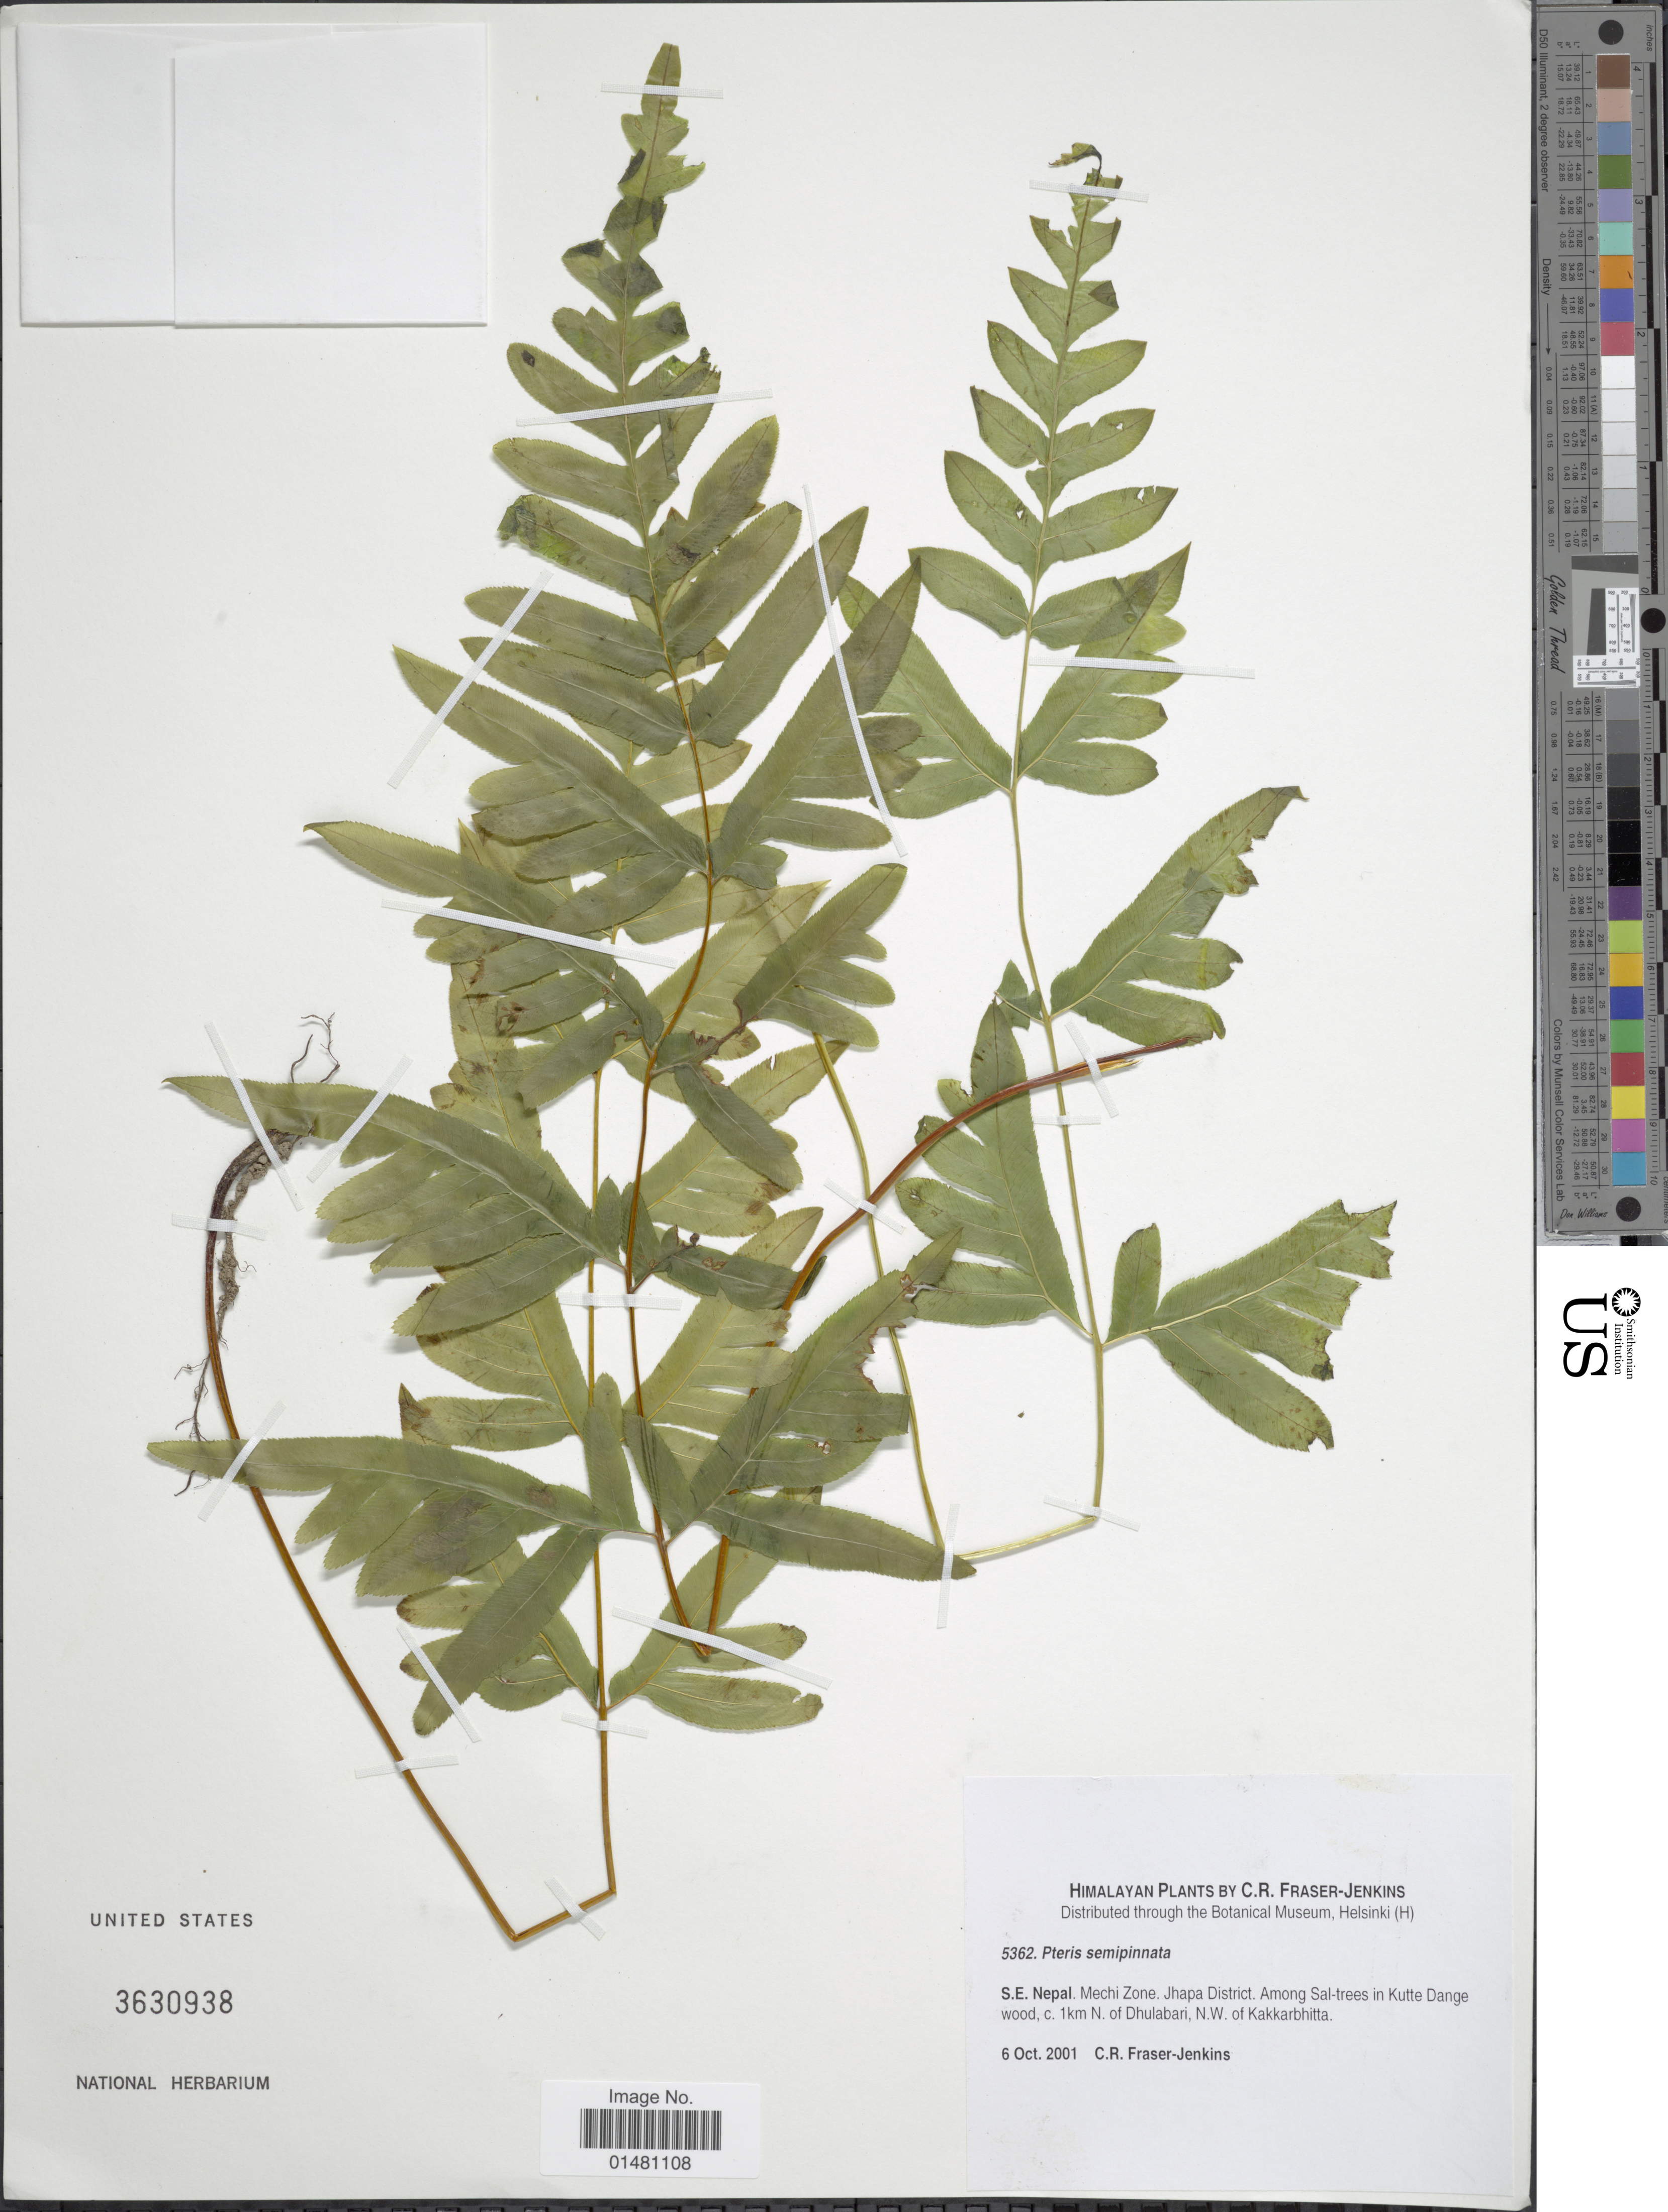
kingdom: Plantae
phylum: Tracheophyta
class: Polypodiopsida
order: Polypodiales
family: Pteridaceae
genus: Pteris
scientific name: Pteris semipinnata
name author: L.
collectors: C. R. Fraser-Jenkins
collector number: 5362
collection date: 2001-10-06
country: Nepal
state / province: Mechi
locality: S.E. Nepal, Mechi Zone, Jhapa District. Among Sal-trees in Kutte Dnge wood, c. 1km N. of Dhulabari, N.W. of Kakkarbhitta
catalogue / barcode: US 3630938